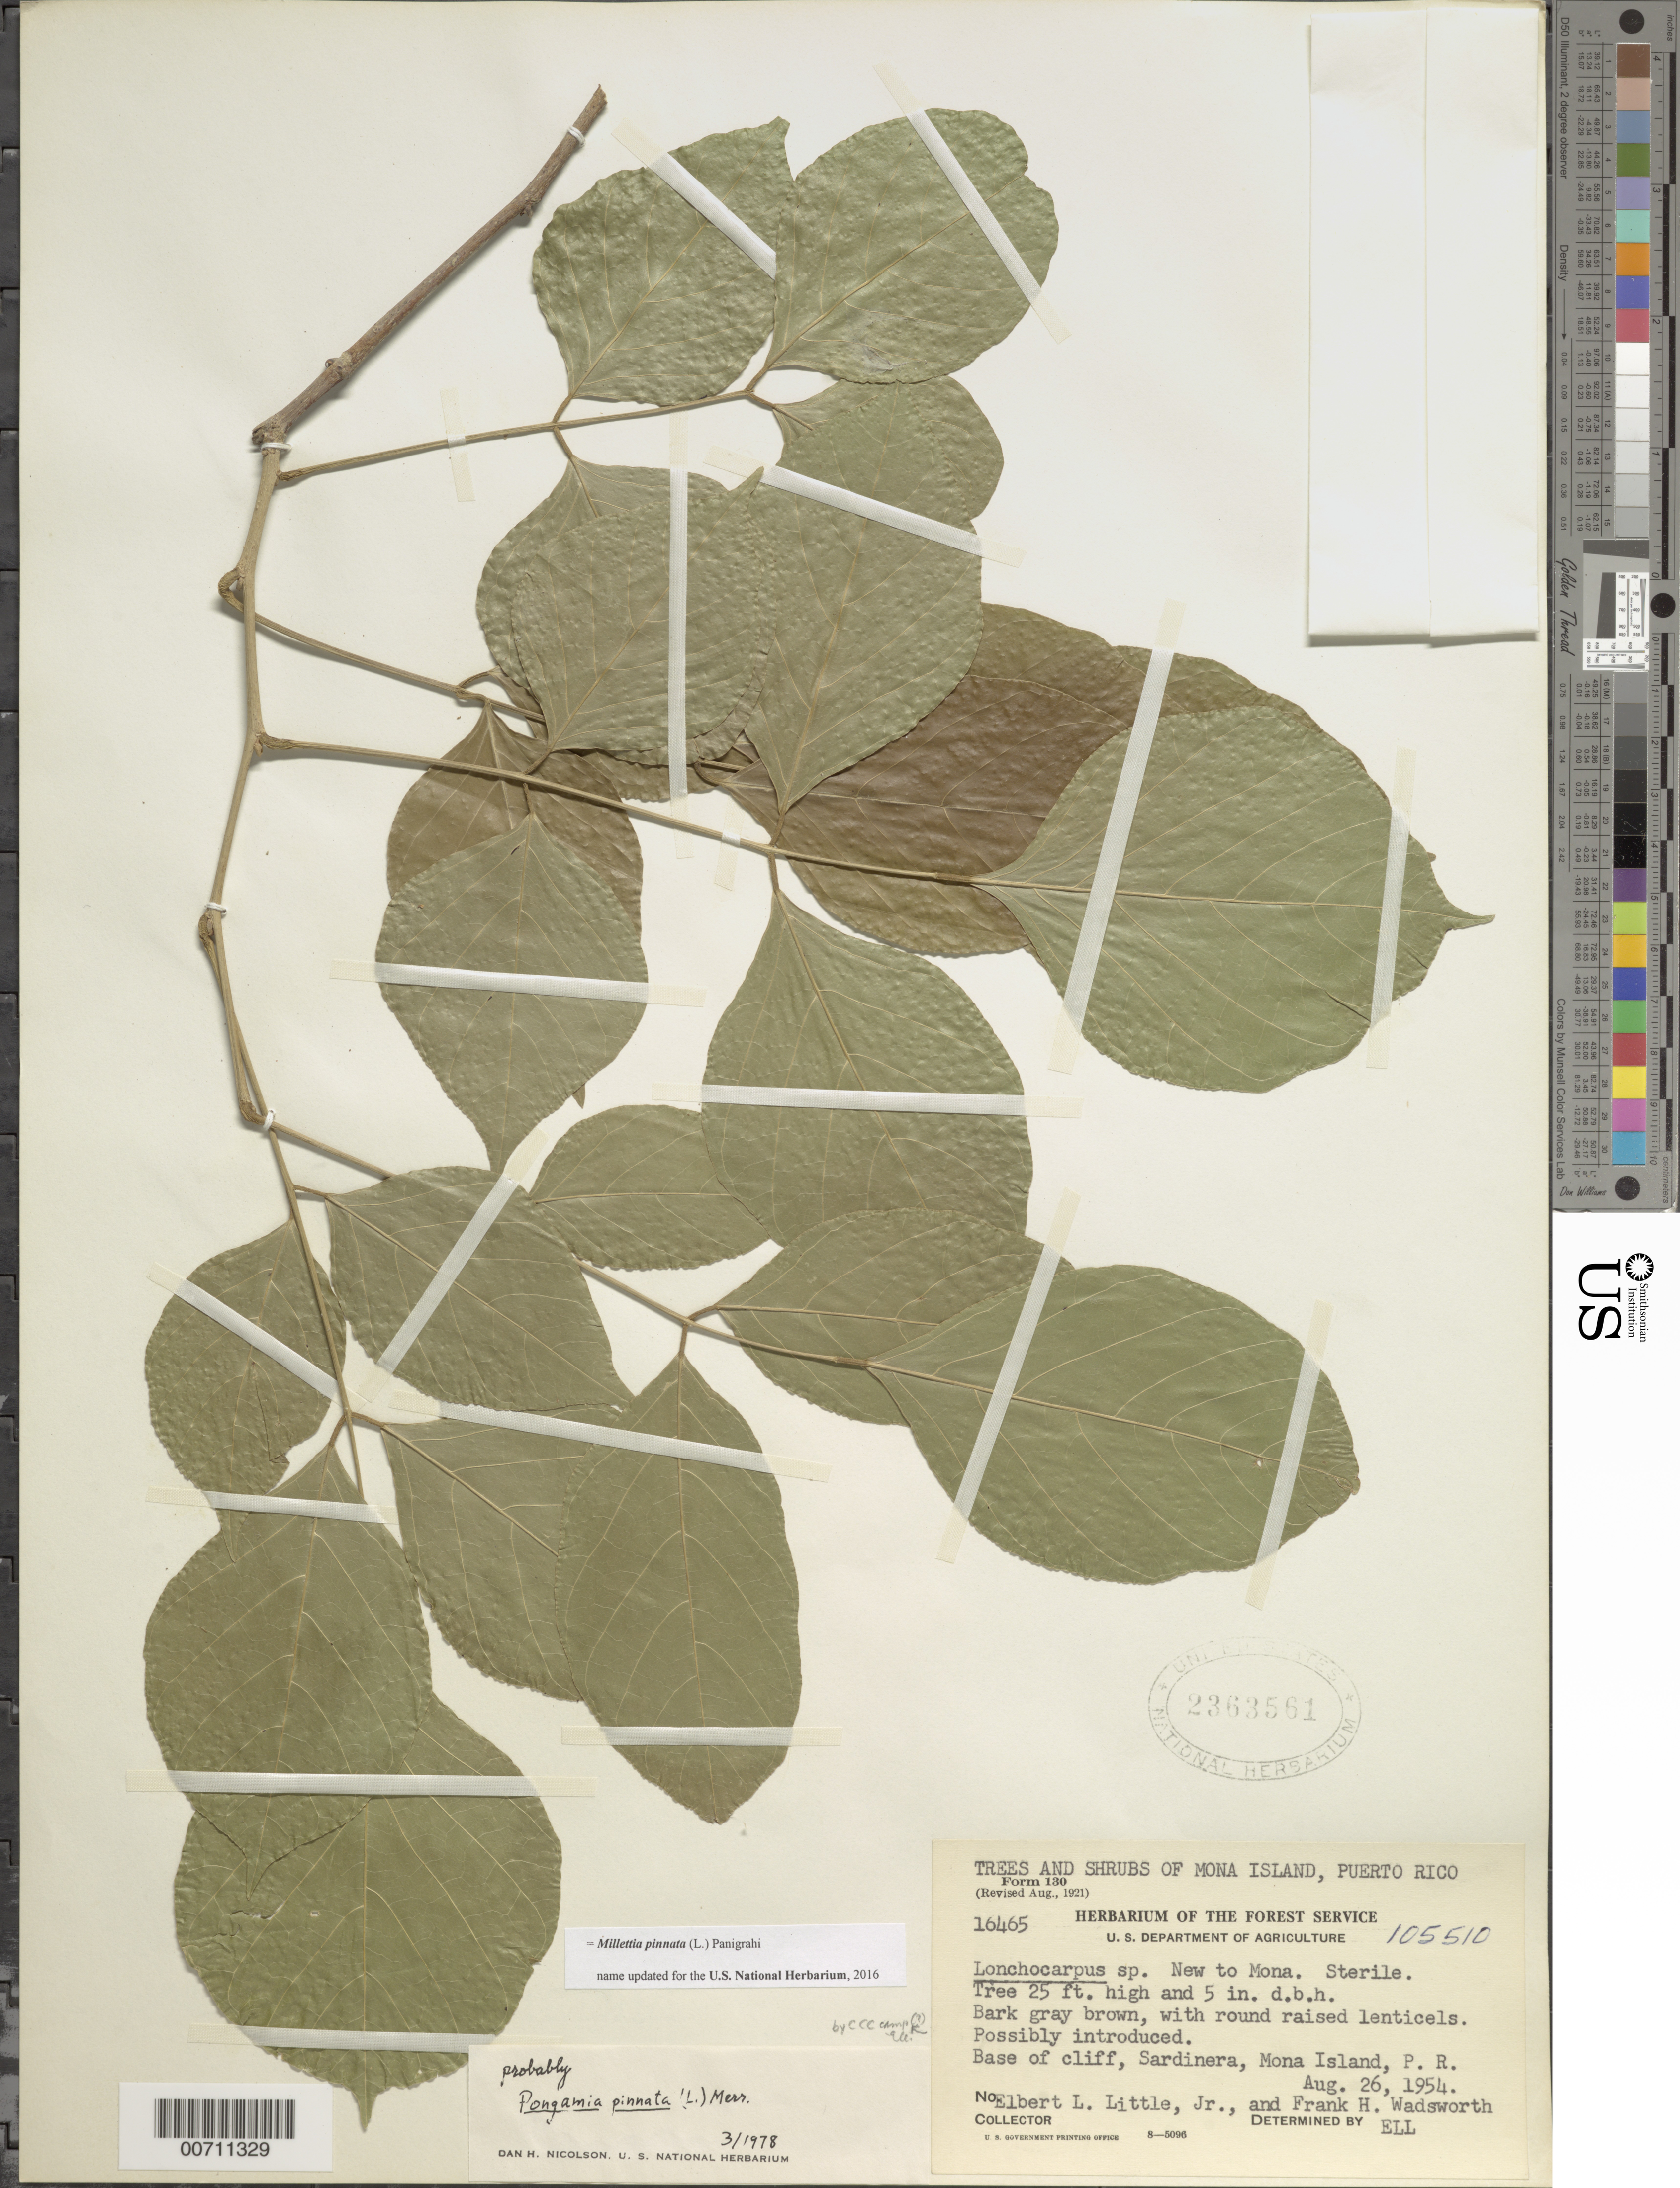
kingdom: Plantae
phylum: Tracheophyta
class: Magnoliopsida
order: Fabales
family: Fabaceae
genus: Millettia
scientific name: Millettia pinnata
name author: (L.) Panigrahi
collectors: E. L. Little & F. Wadsworth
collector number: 16465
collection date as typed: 26 Aug 1954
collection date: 1954-08-26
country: Puerto Rico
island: Mona Island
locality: Sardinera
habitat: Base of cliff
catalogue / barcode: US 2363561